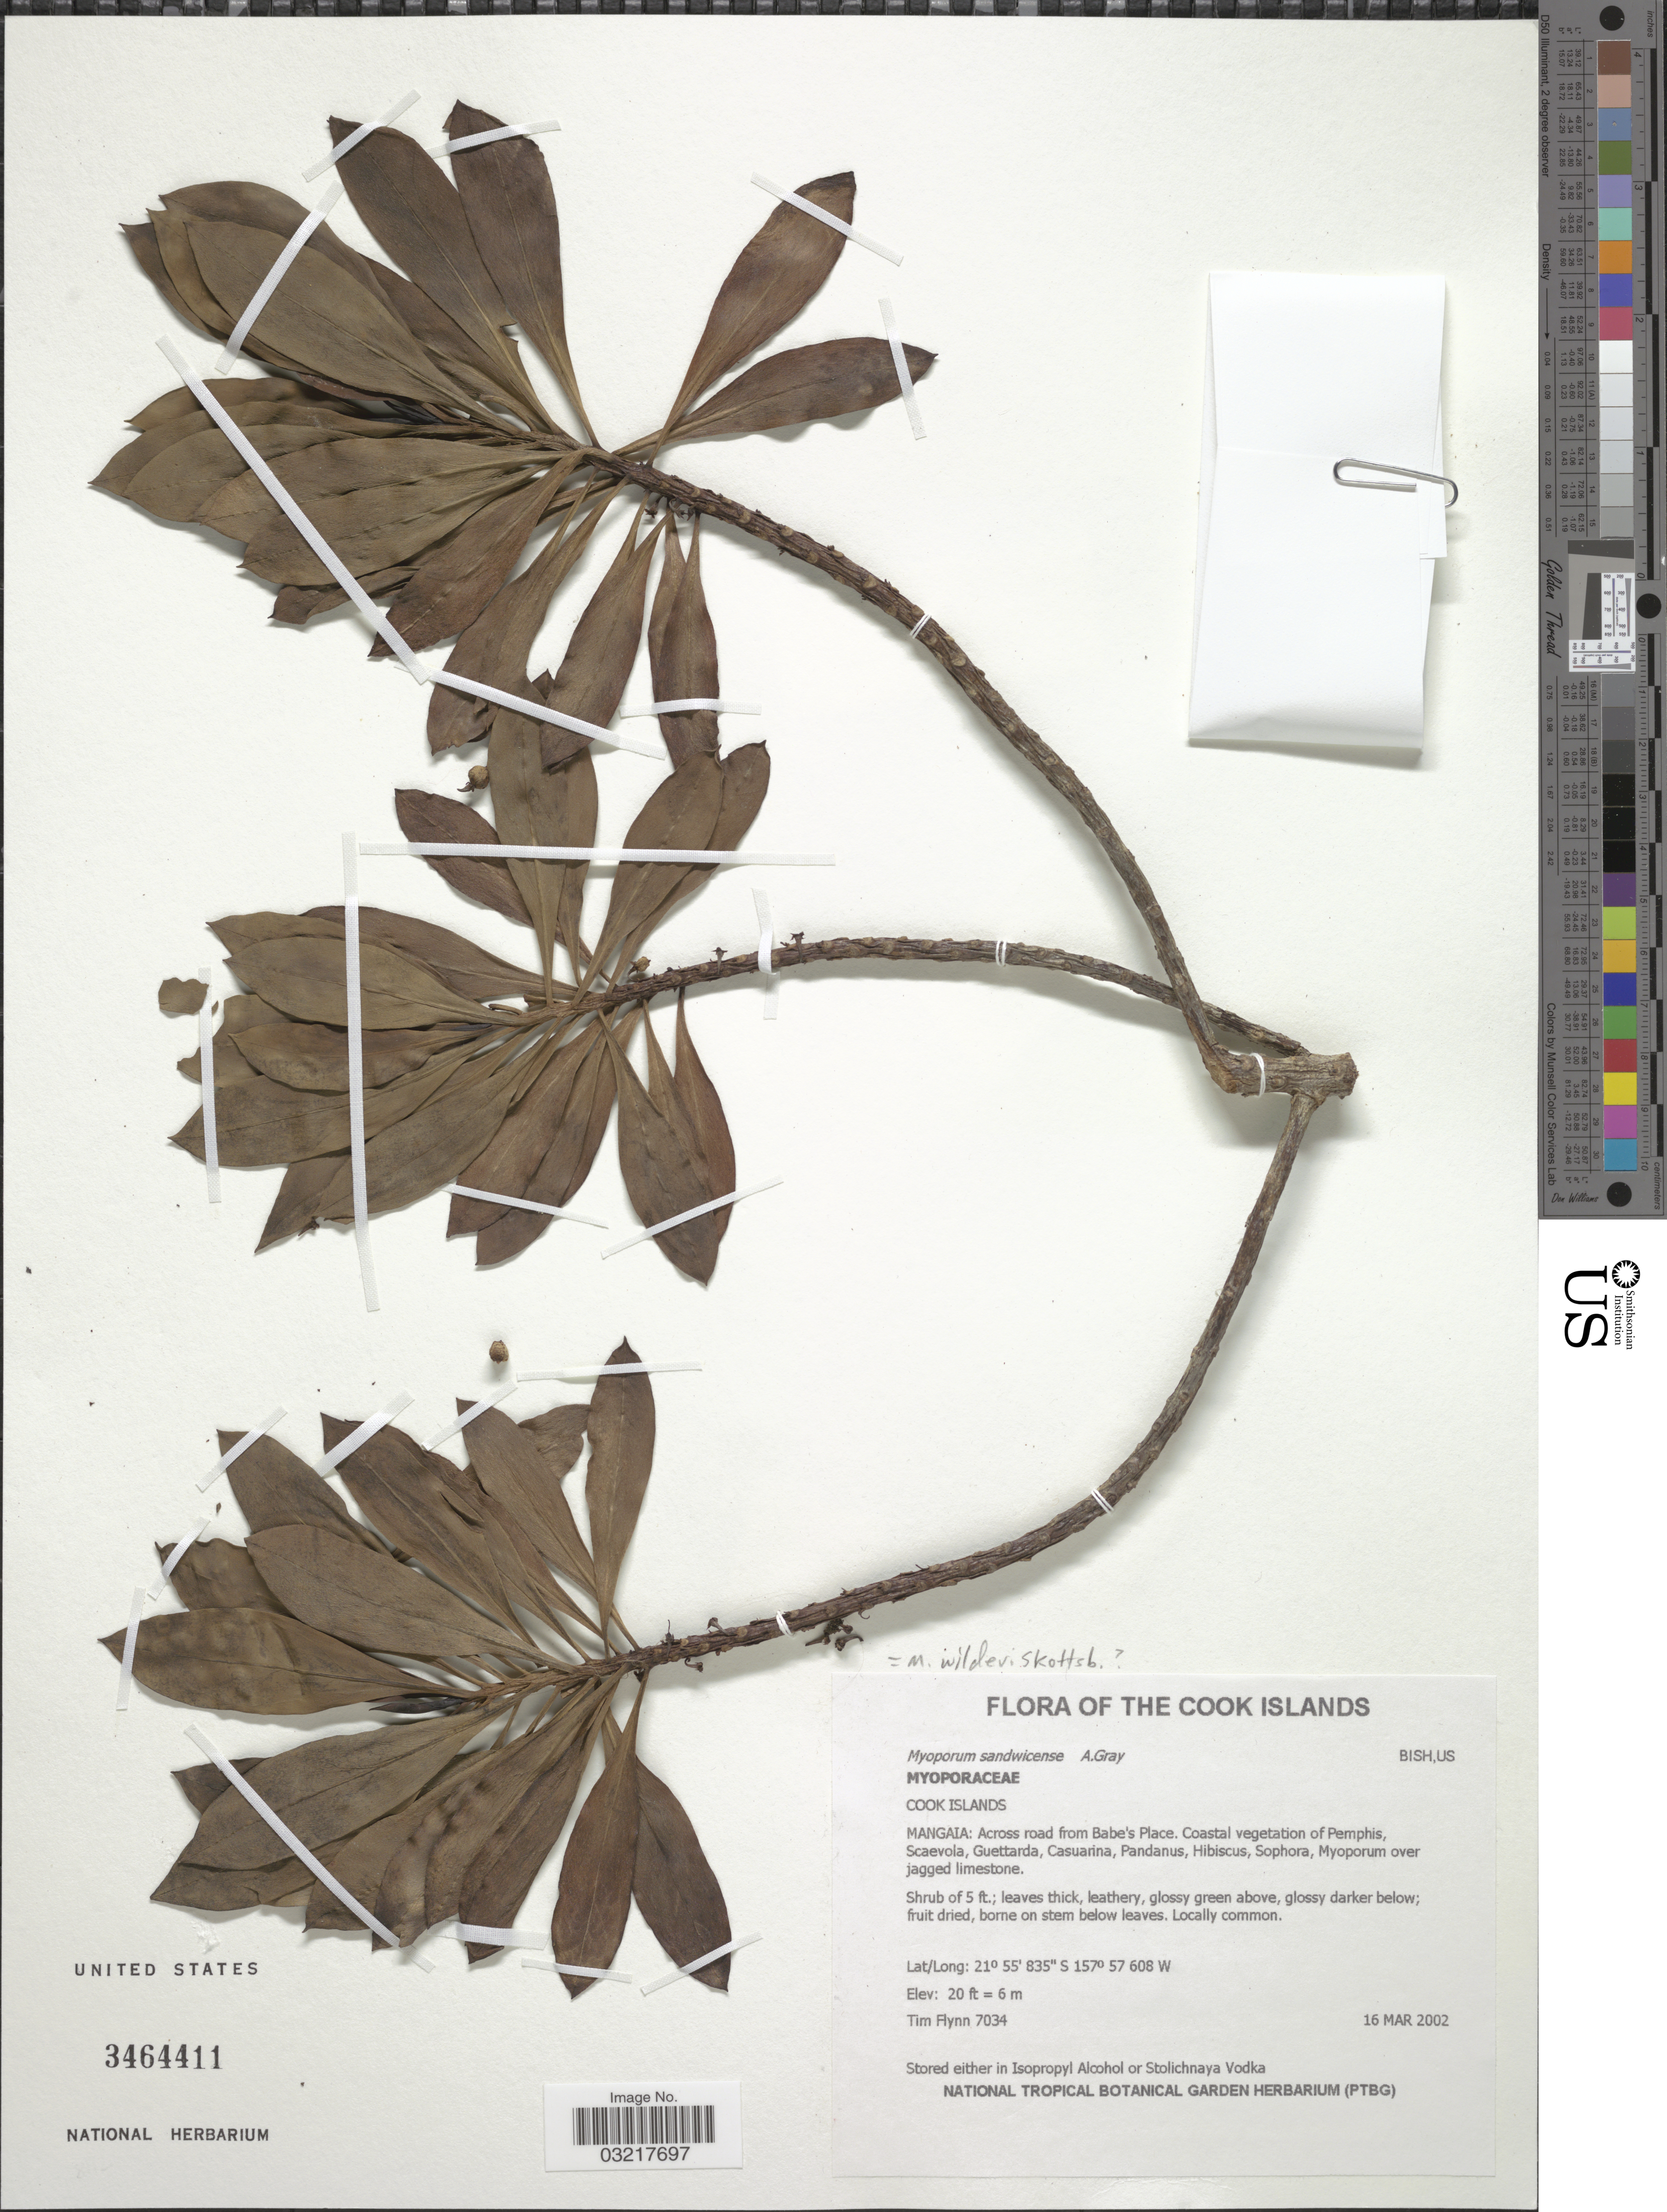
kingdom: Plantae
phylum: Tracheophyta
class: Magnoliopsida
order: Lamiales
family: Scrophulariaceae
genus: Myoporum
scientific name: Myoporum wilderi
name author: Skottsb.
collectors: T. Flynn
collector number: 7034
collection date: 2002-03-16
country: Cook Islands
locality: Mangaia: Across road from Babe's Place.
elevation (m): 6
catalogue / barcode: US 3464411